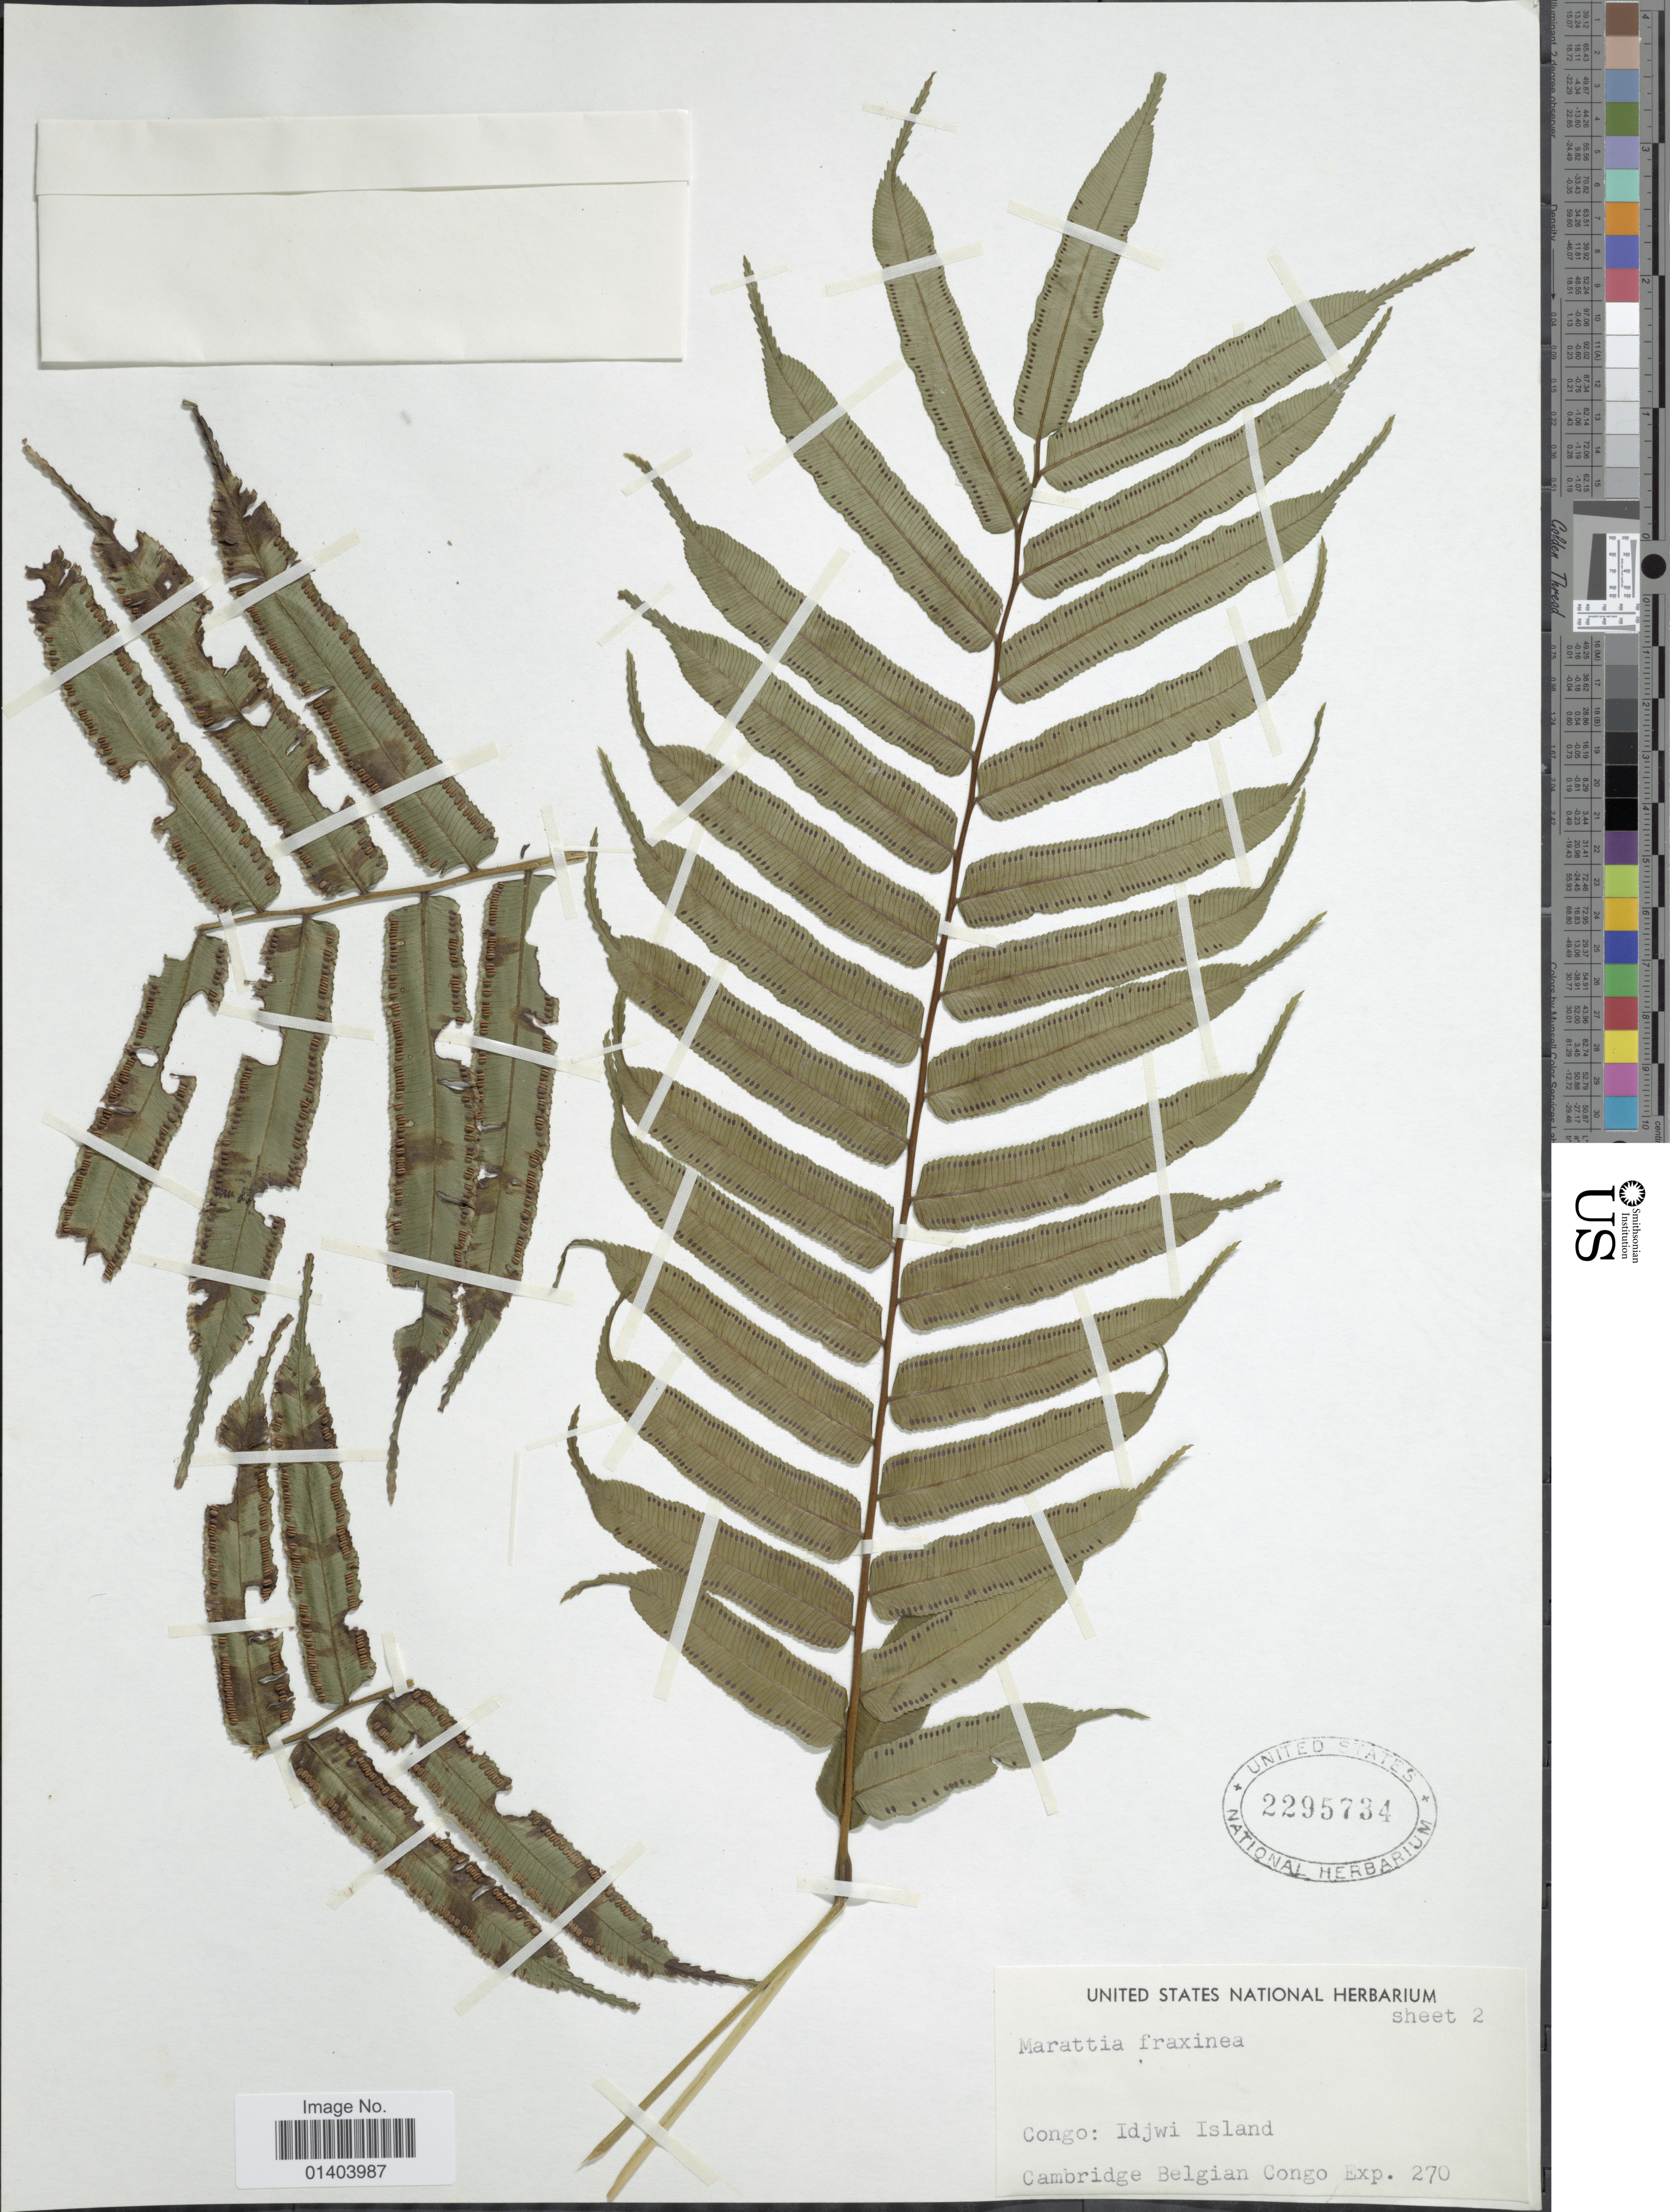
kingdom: Plantae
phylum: Tracheophyta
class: Polypodiopsida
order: Marattiales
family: Marattiaceae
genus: Ptisana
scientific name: Ptisana fraxinea var. fraxinea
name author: (Sm.) Murdock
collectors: Cambridge Congo Expedition 1959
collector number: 270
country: Congo, Democratic Republic of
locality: Idjwi Island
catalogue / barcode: US 2295734